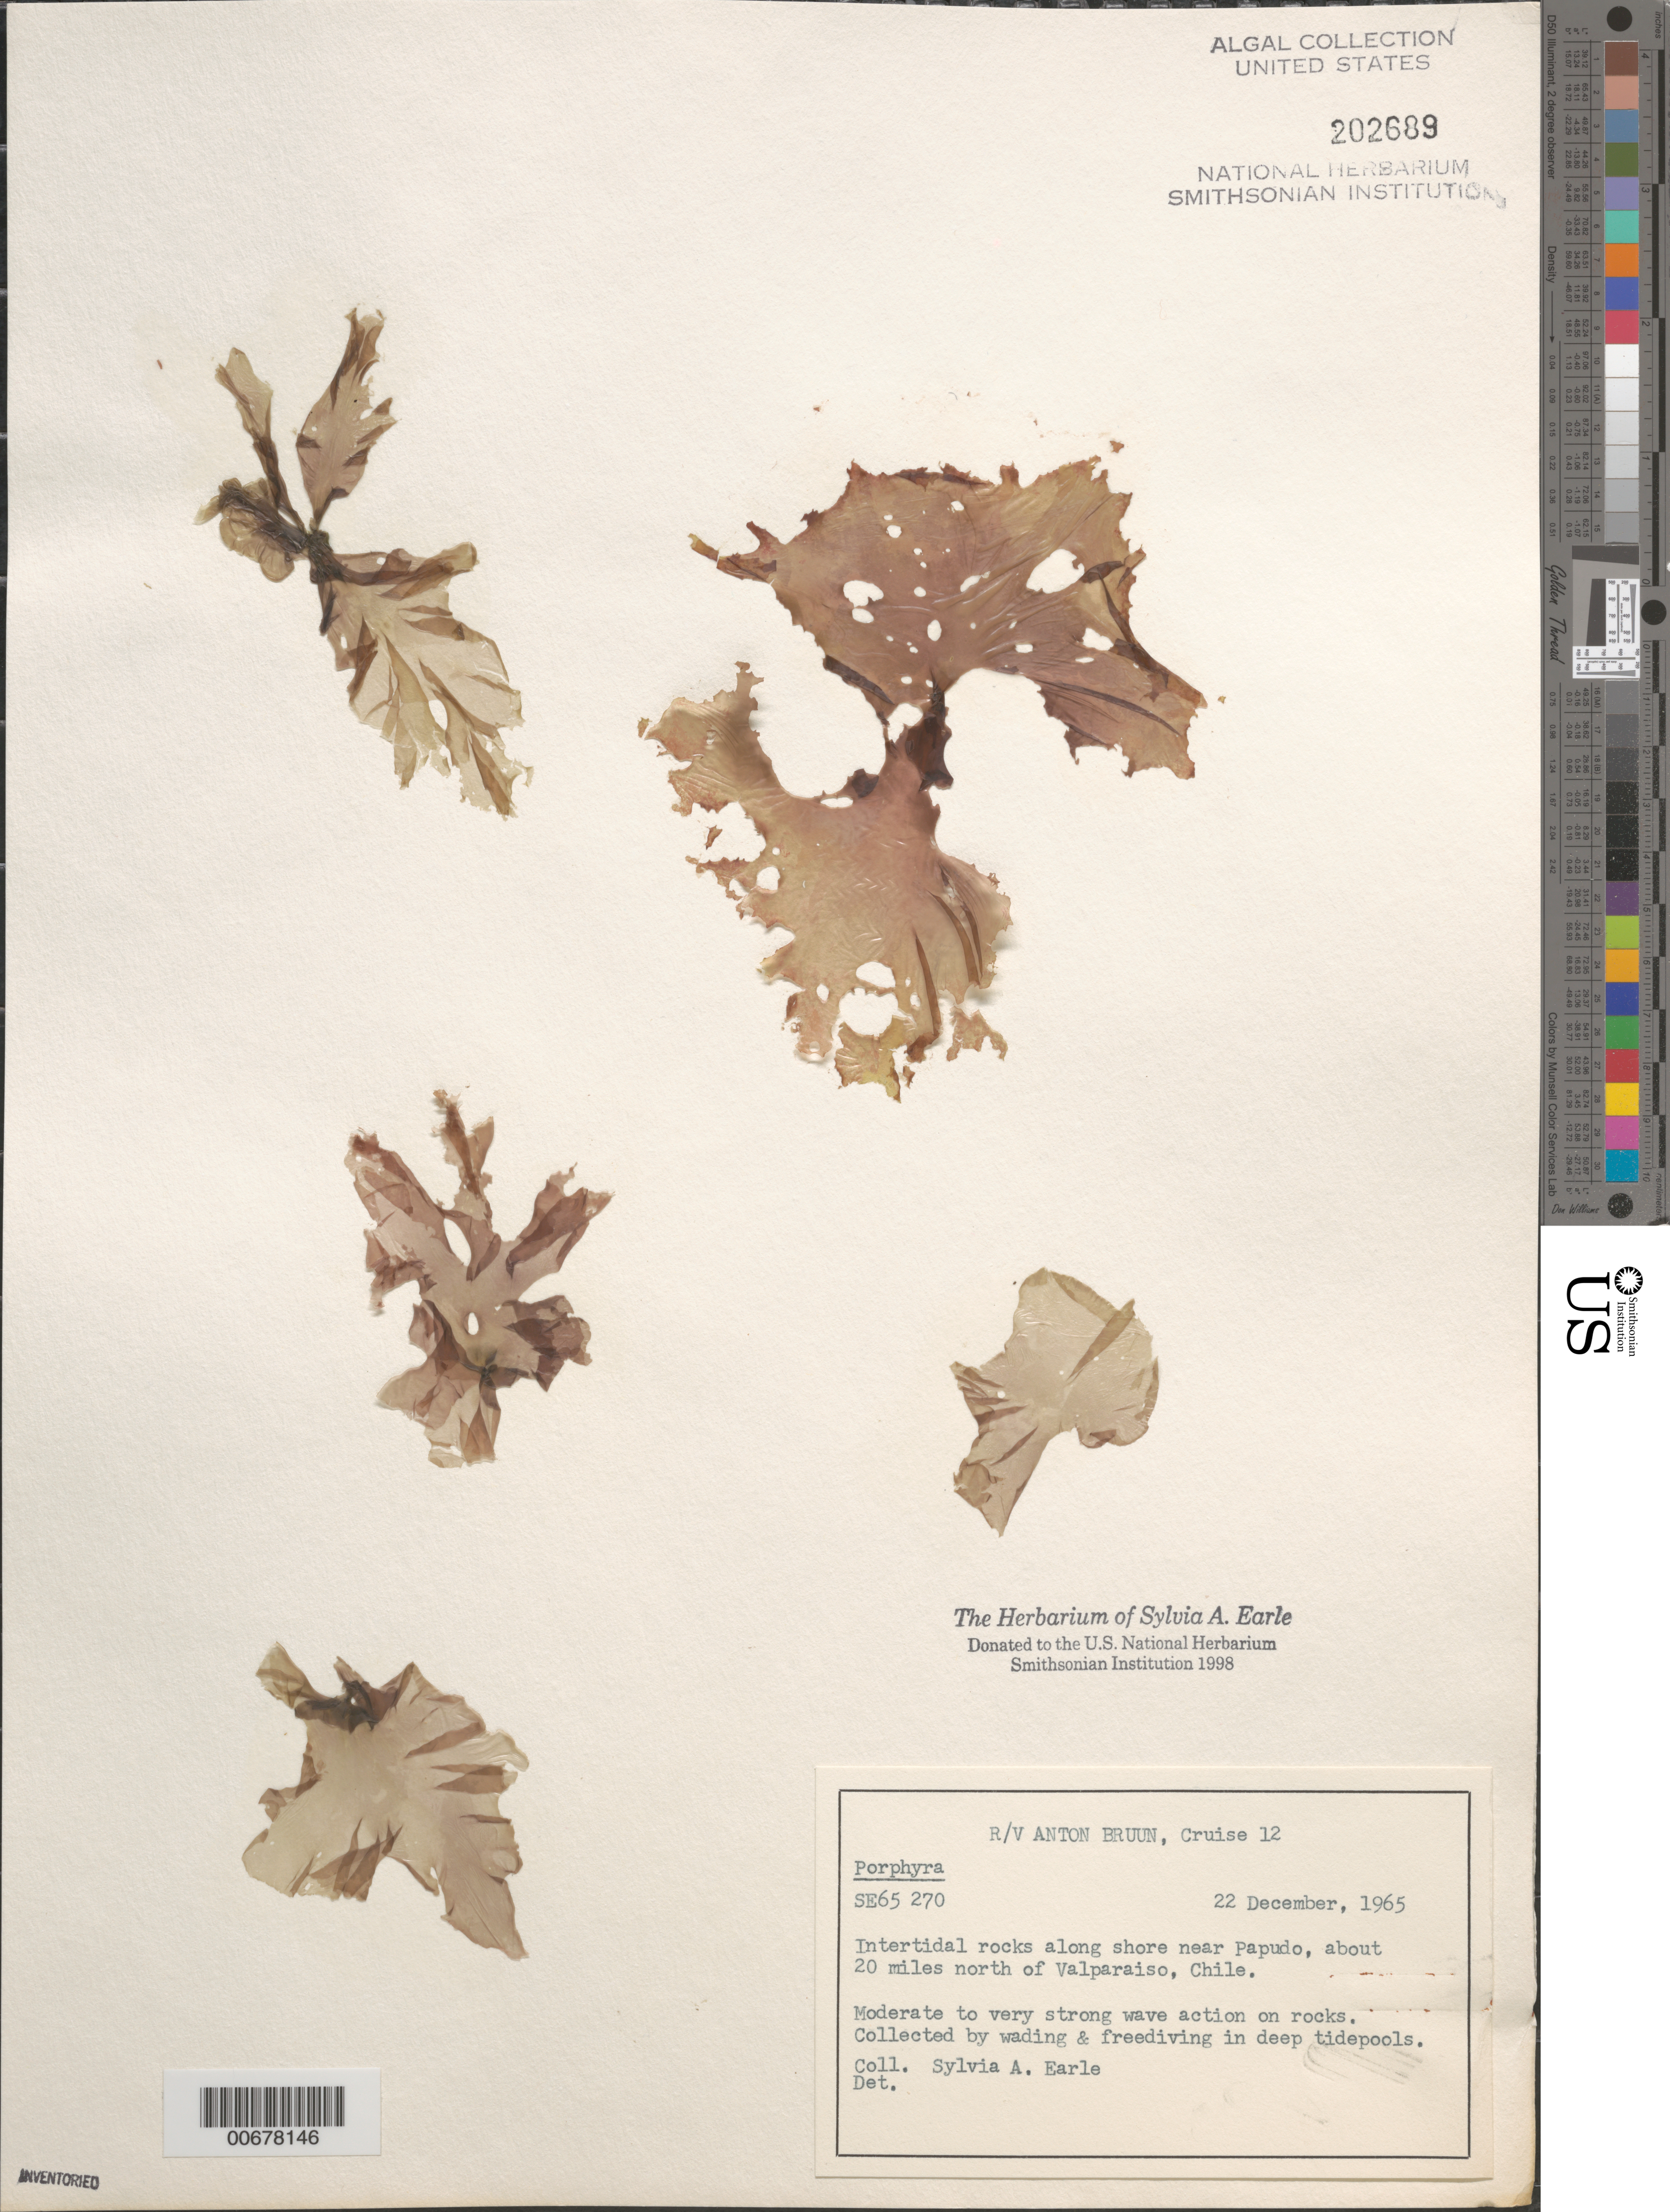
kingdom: Plantae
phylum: Rhodophyta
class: Bangiophyceae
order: Bangiales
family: Bangiaceae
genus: Porphyra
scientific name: Porphyra sp.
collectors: S. A. Earle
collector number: SE 65270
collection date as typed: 22 Dec 1965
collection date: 1965-12-22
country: Chile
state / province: Valparaíso (V)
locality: Near Papudo, ca. 20 miles north of Valparaiso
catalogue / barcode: US 202689